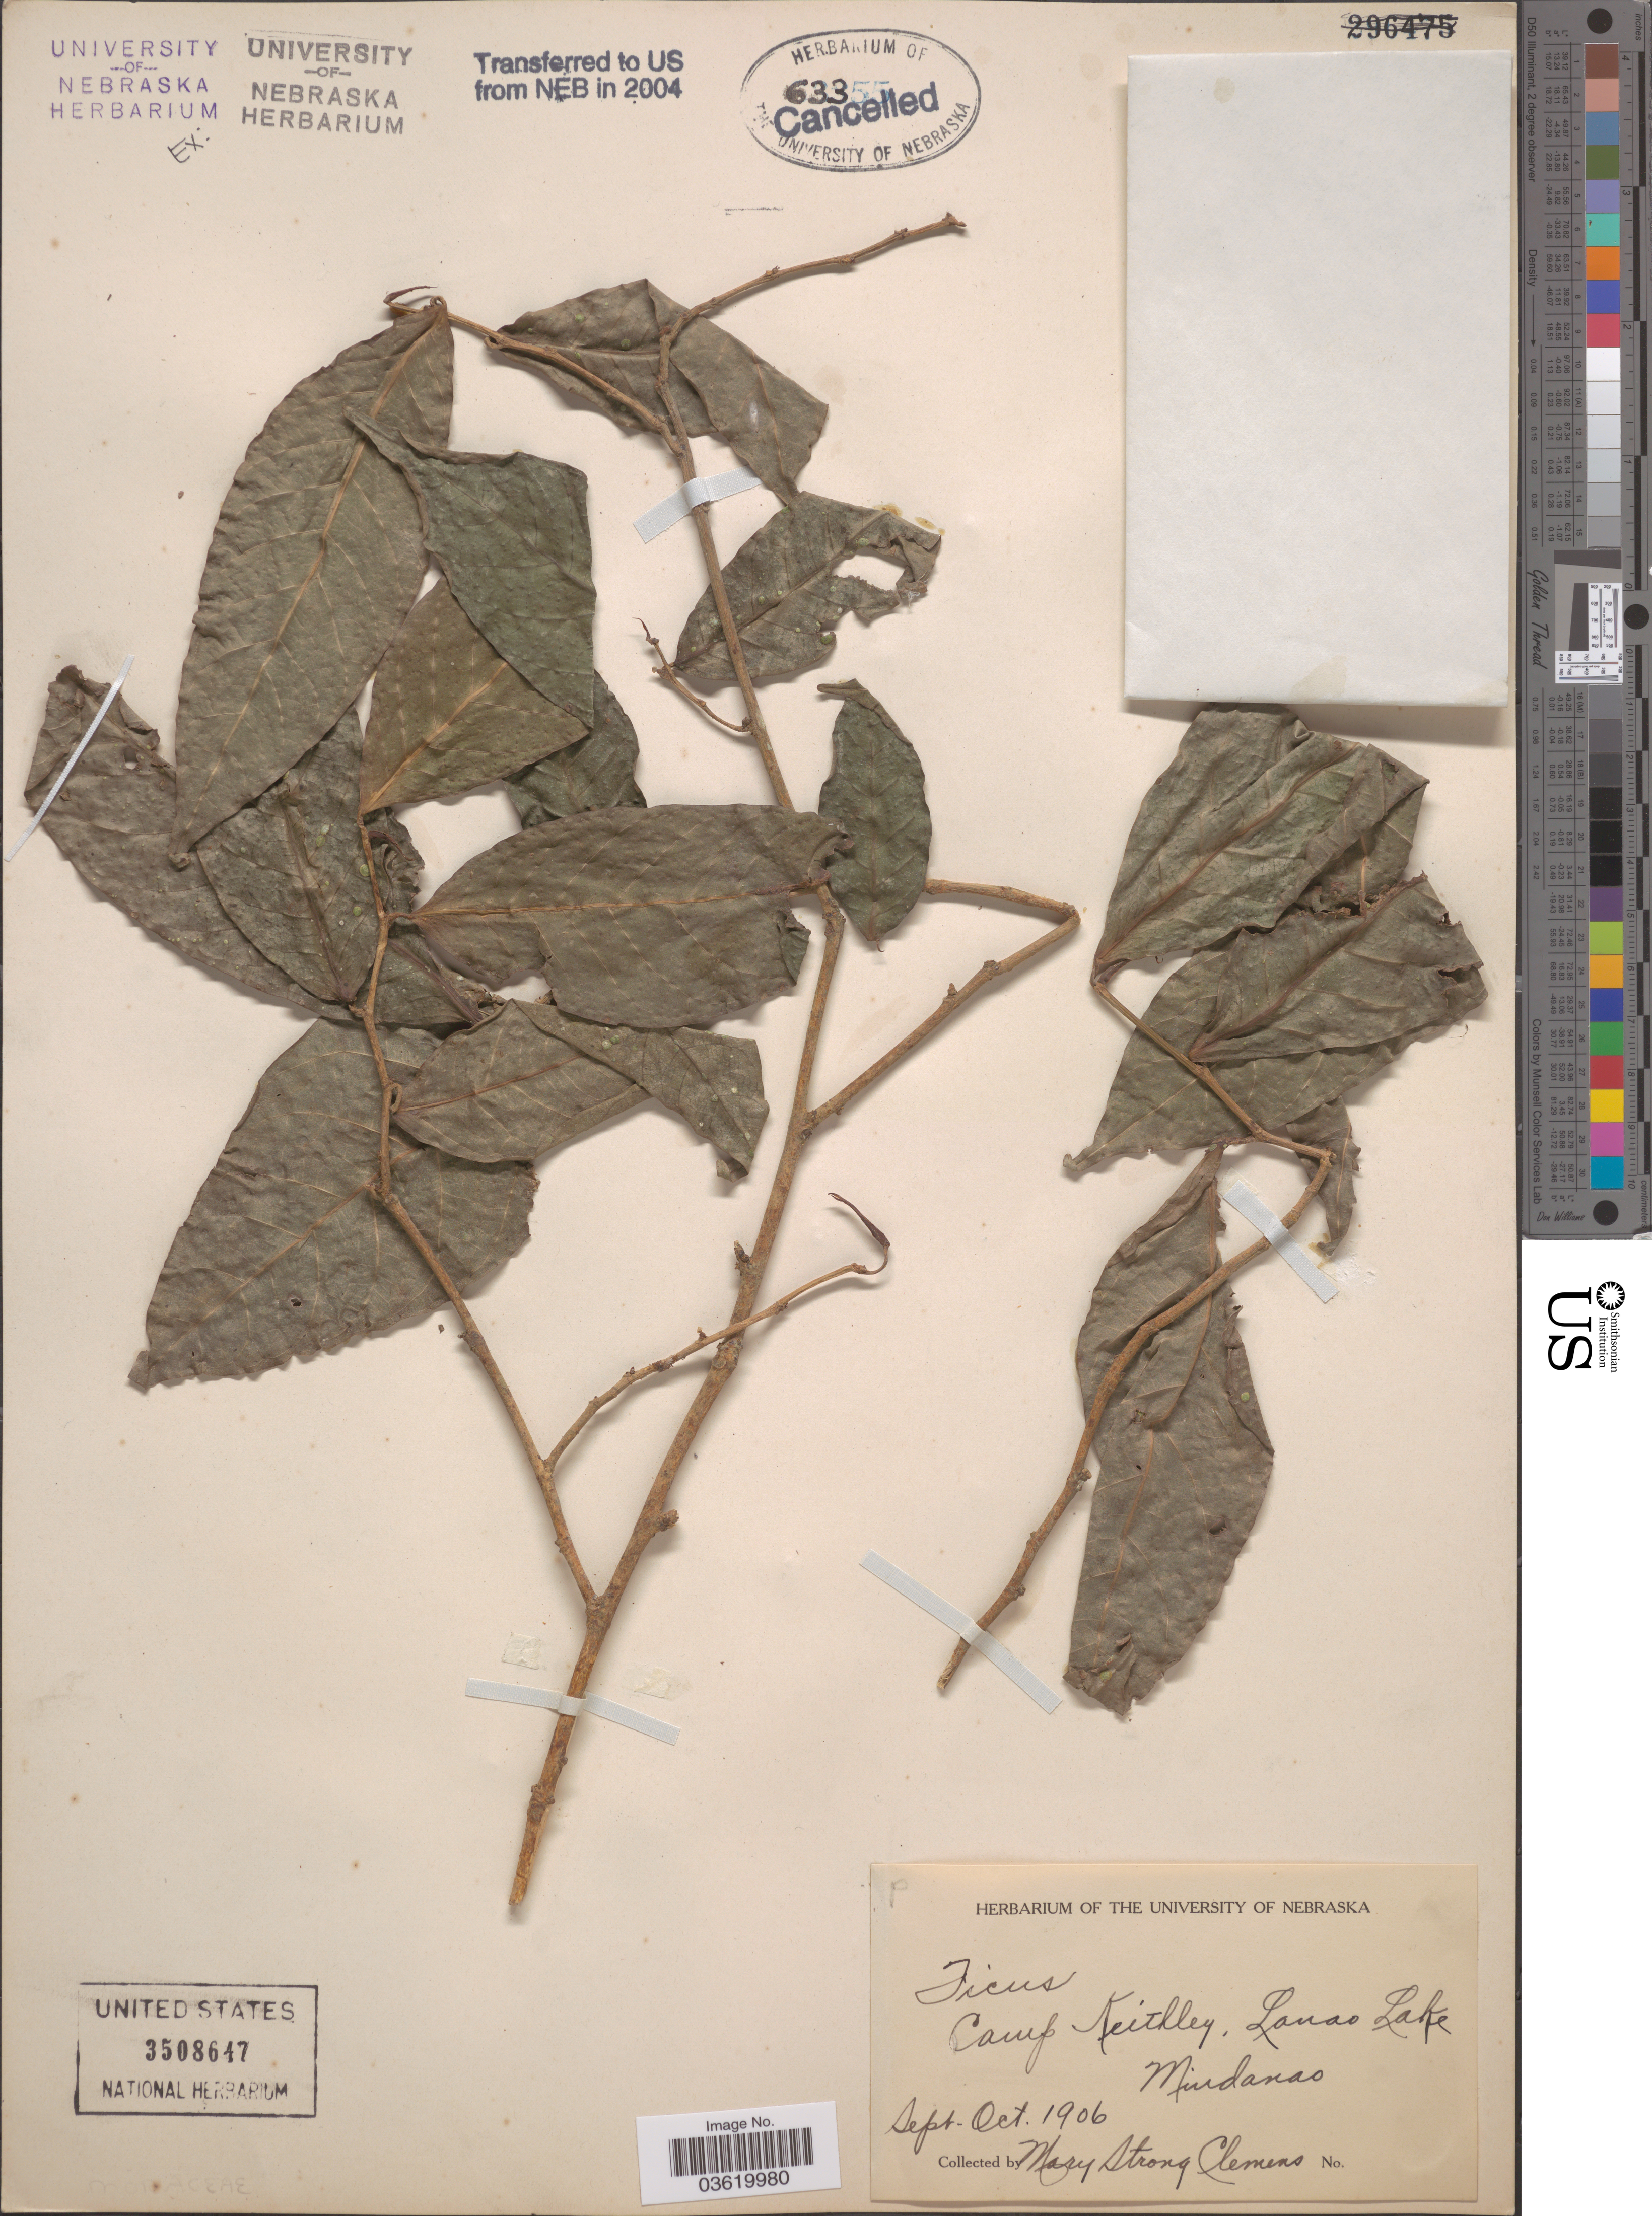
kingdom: Plantae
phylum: Tracheophyta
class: Magnoliopsida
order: Rosales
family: Moraceae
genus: Ficus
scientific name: Ficus sp.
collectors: M. S. Clemens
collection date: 1906-09/1906-10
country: Philippines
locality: Camp Keithley, Lanao Lake, Mindanao.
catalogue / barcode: US 3508647